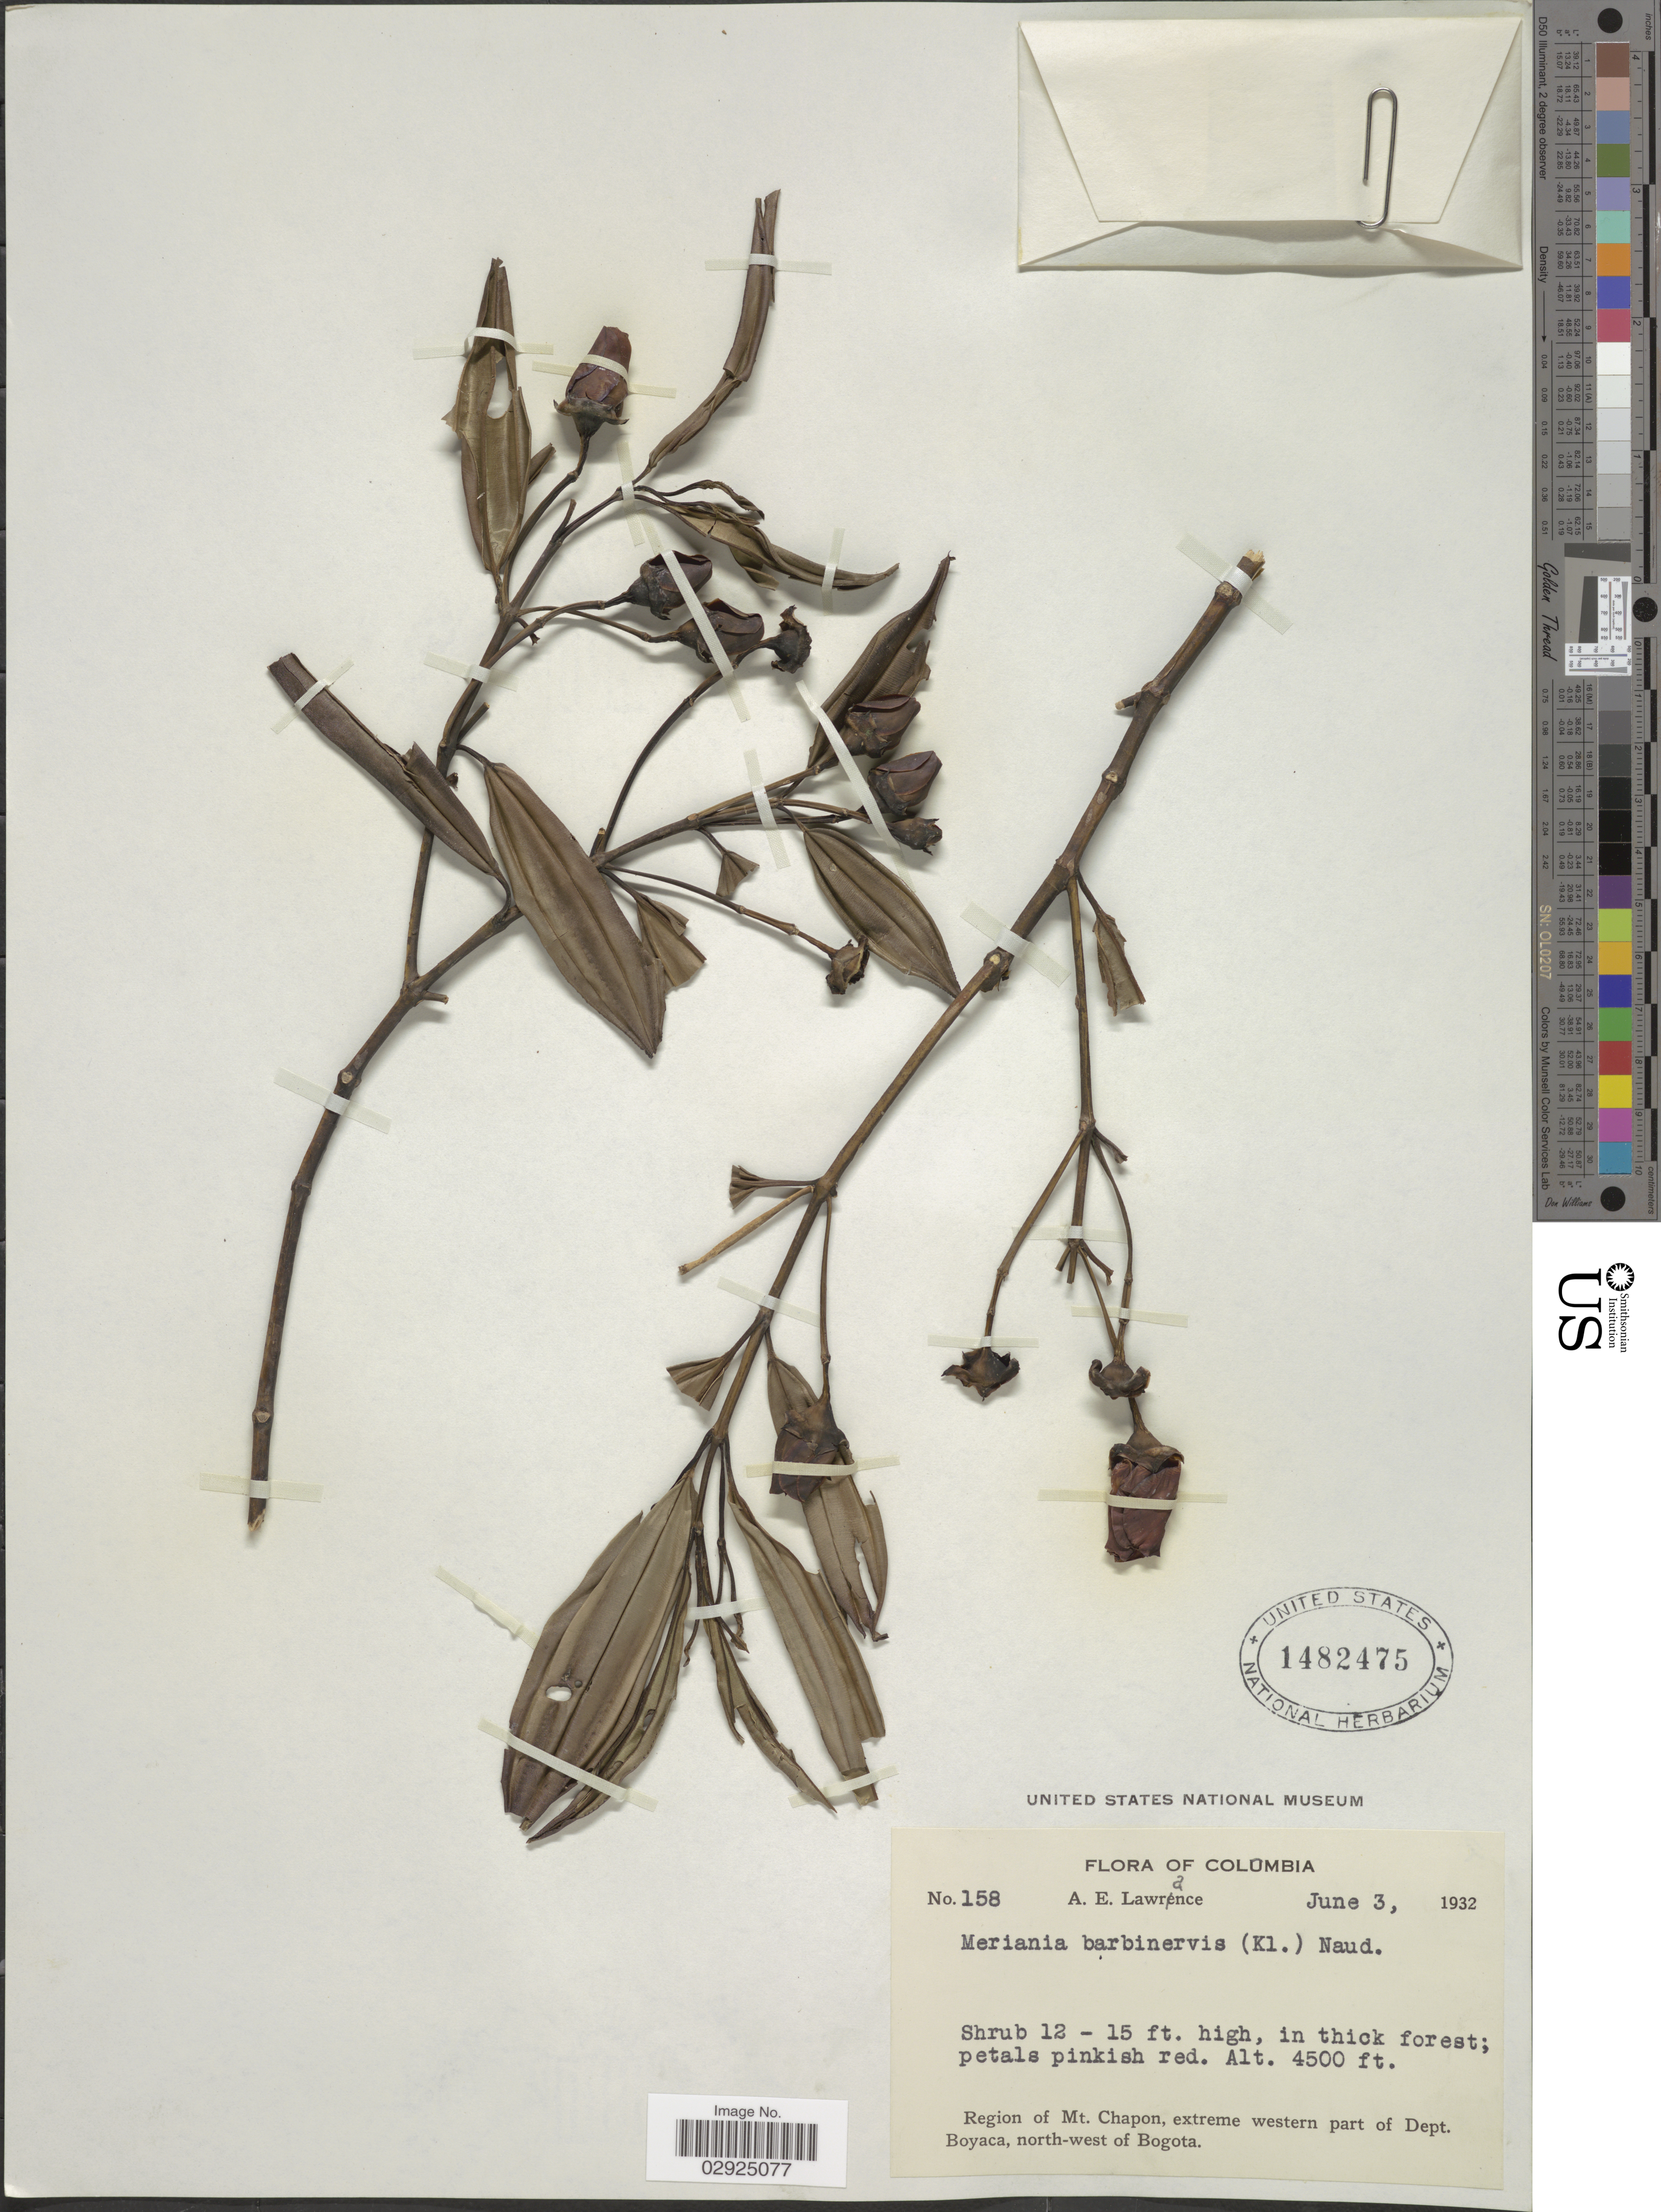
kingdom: Plantae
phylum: Tracheophyta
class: Magnoliopsida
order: Myrtales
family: Melastomataceae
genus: Meriania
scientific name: Meriania barbinervis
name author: (Klotzsch ex H. Karst.) Naudin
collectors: A. Lawrance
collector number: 158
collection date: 1932-06-03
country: Colombia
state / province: Boyacá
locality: Region of Mt. Chapon, extreme western part of Dept. Boyaca, north-west of Bogota.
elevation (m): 1372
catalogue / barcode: US 1482475